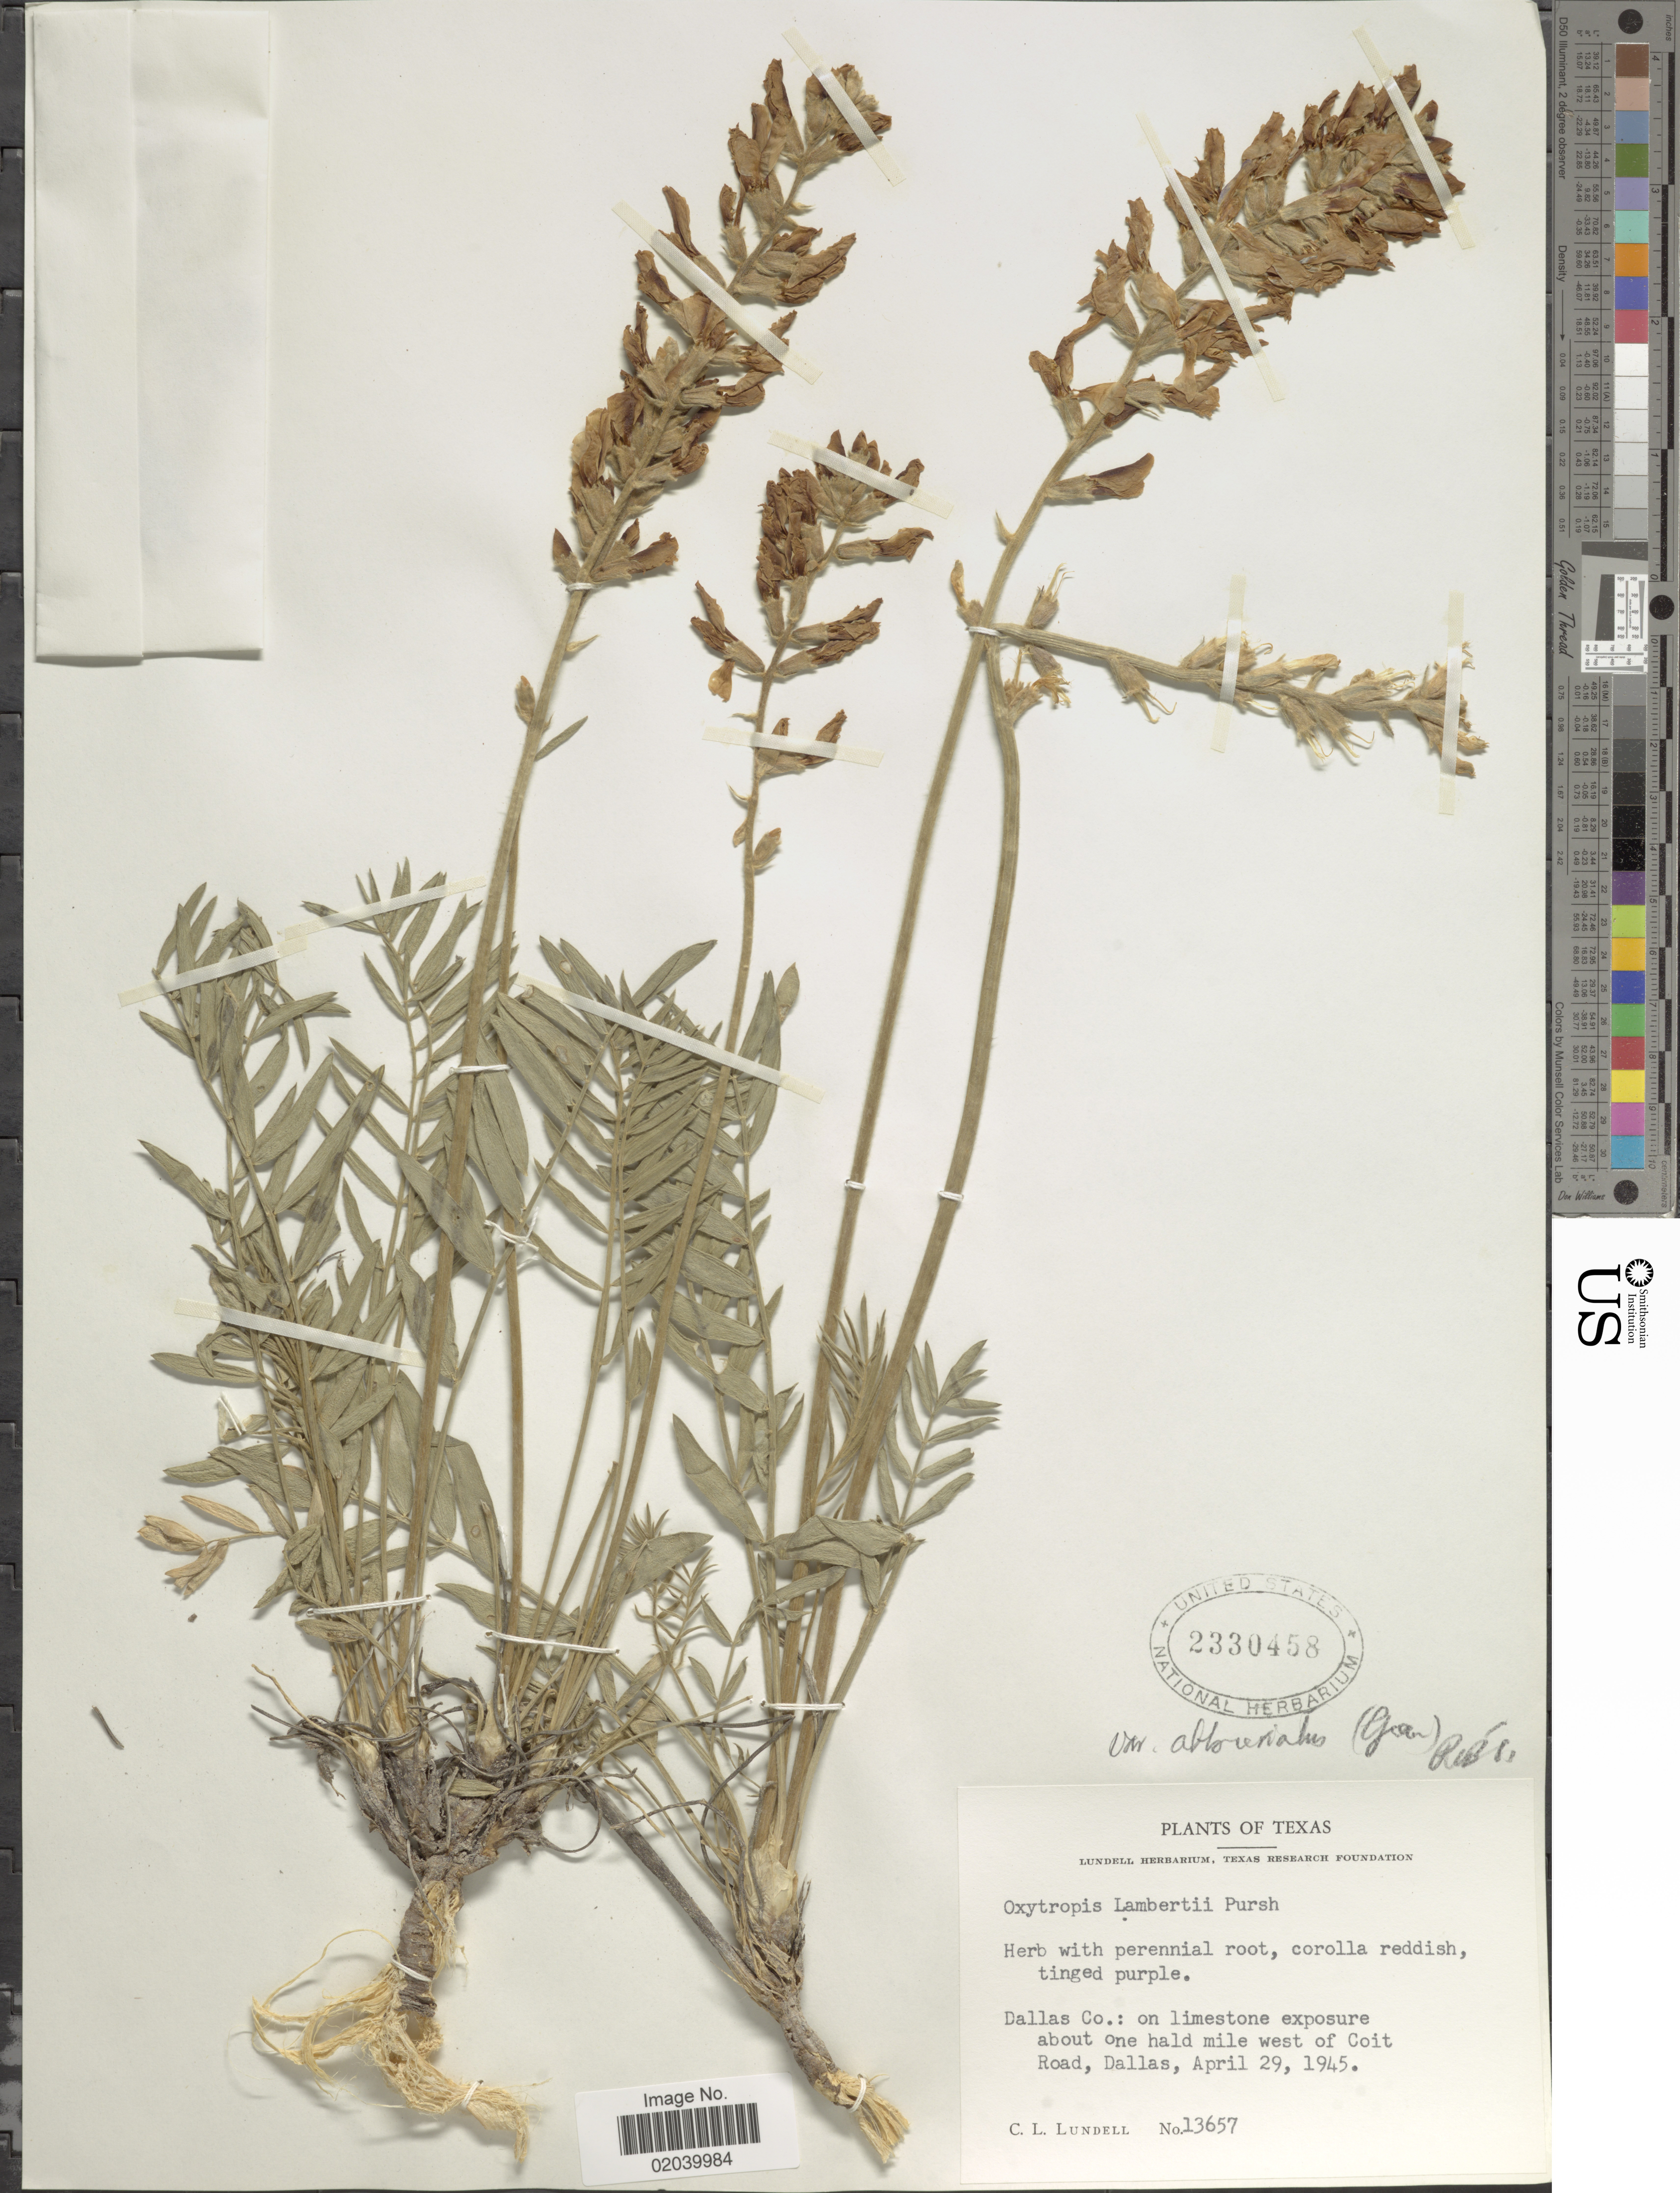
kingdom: Plantae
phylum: Tracheophyta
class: Magnoliopsida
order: Fabales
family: Fabaceae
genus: Oxytropis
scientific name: Oxytropis lambertii var. articulata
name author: (Greene) Barneby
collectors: C. L. Lundell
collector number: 13657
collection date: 1945-04-29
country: United States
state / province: Texas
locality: Dallas Co.: on limestone exposure about one half mile west of Coit Road, Dallas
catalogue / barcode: US 2330458